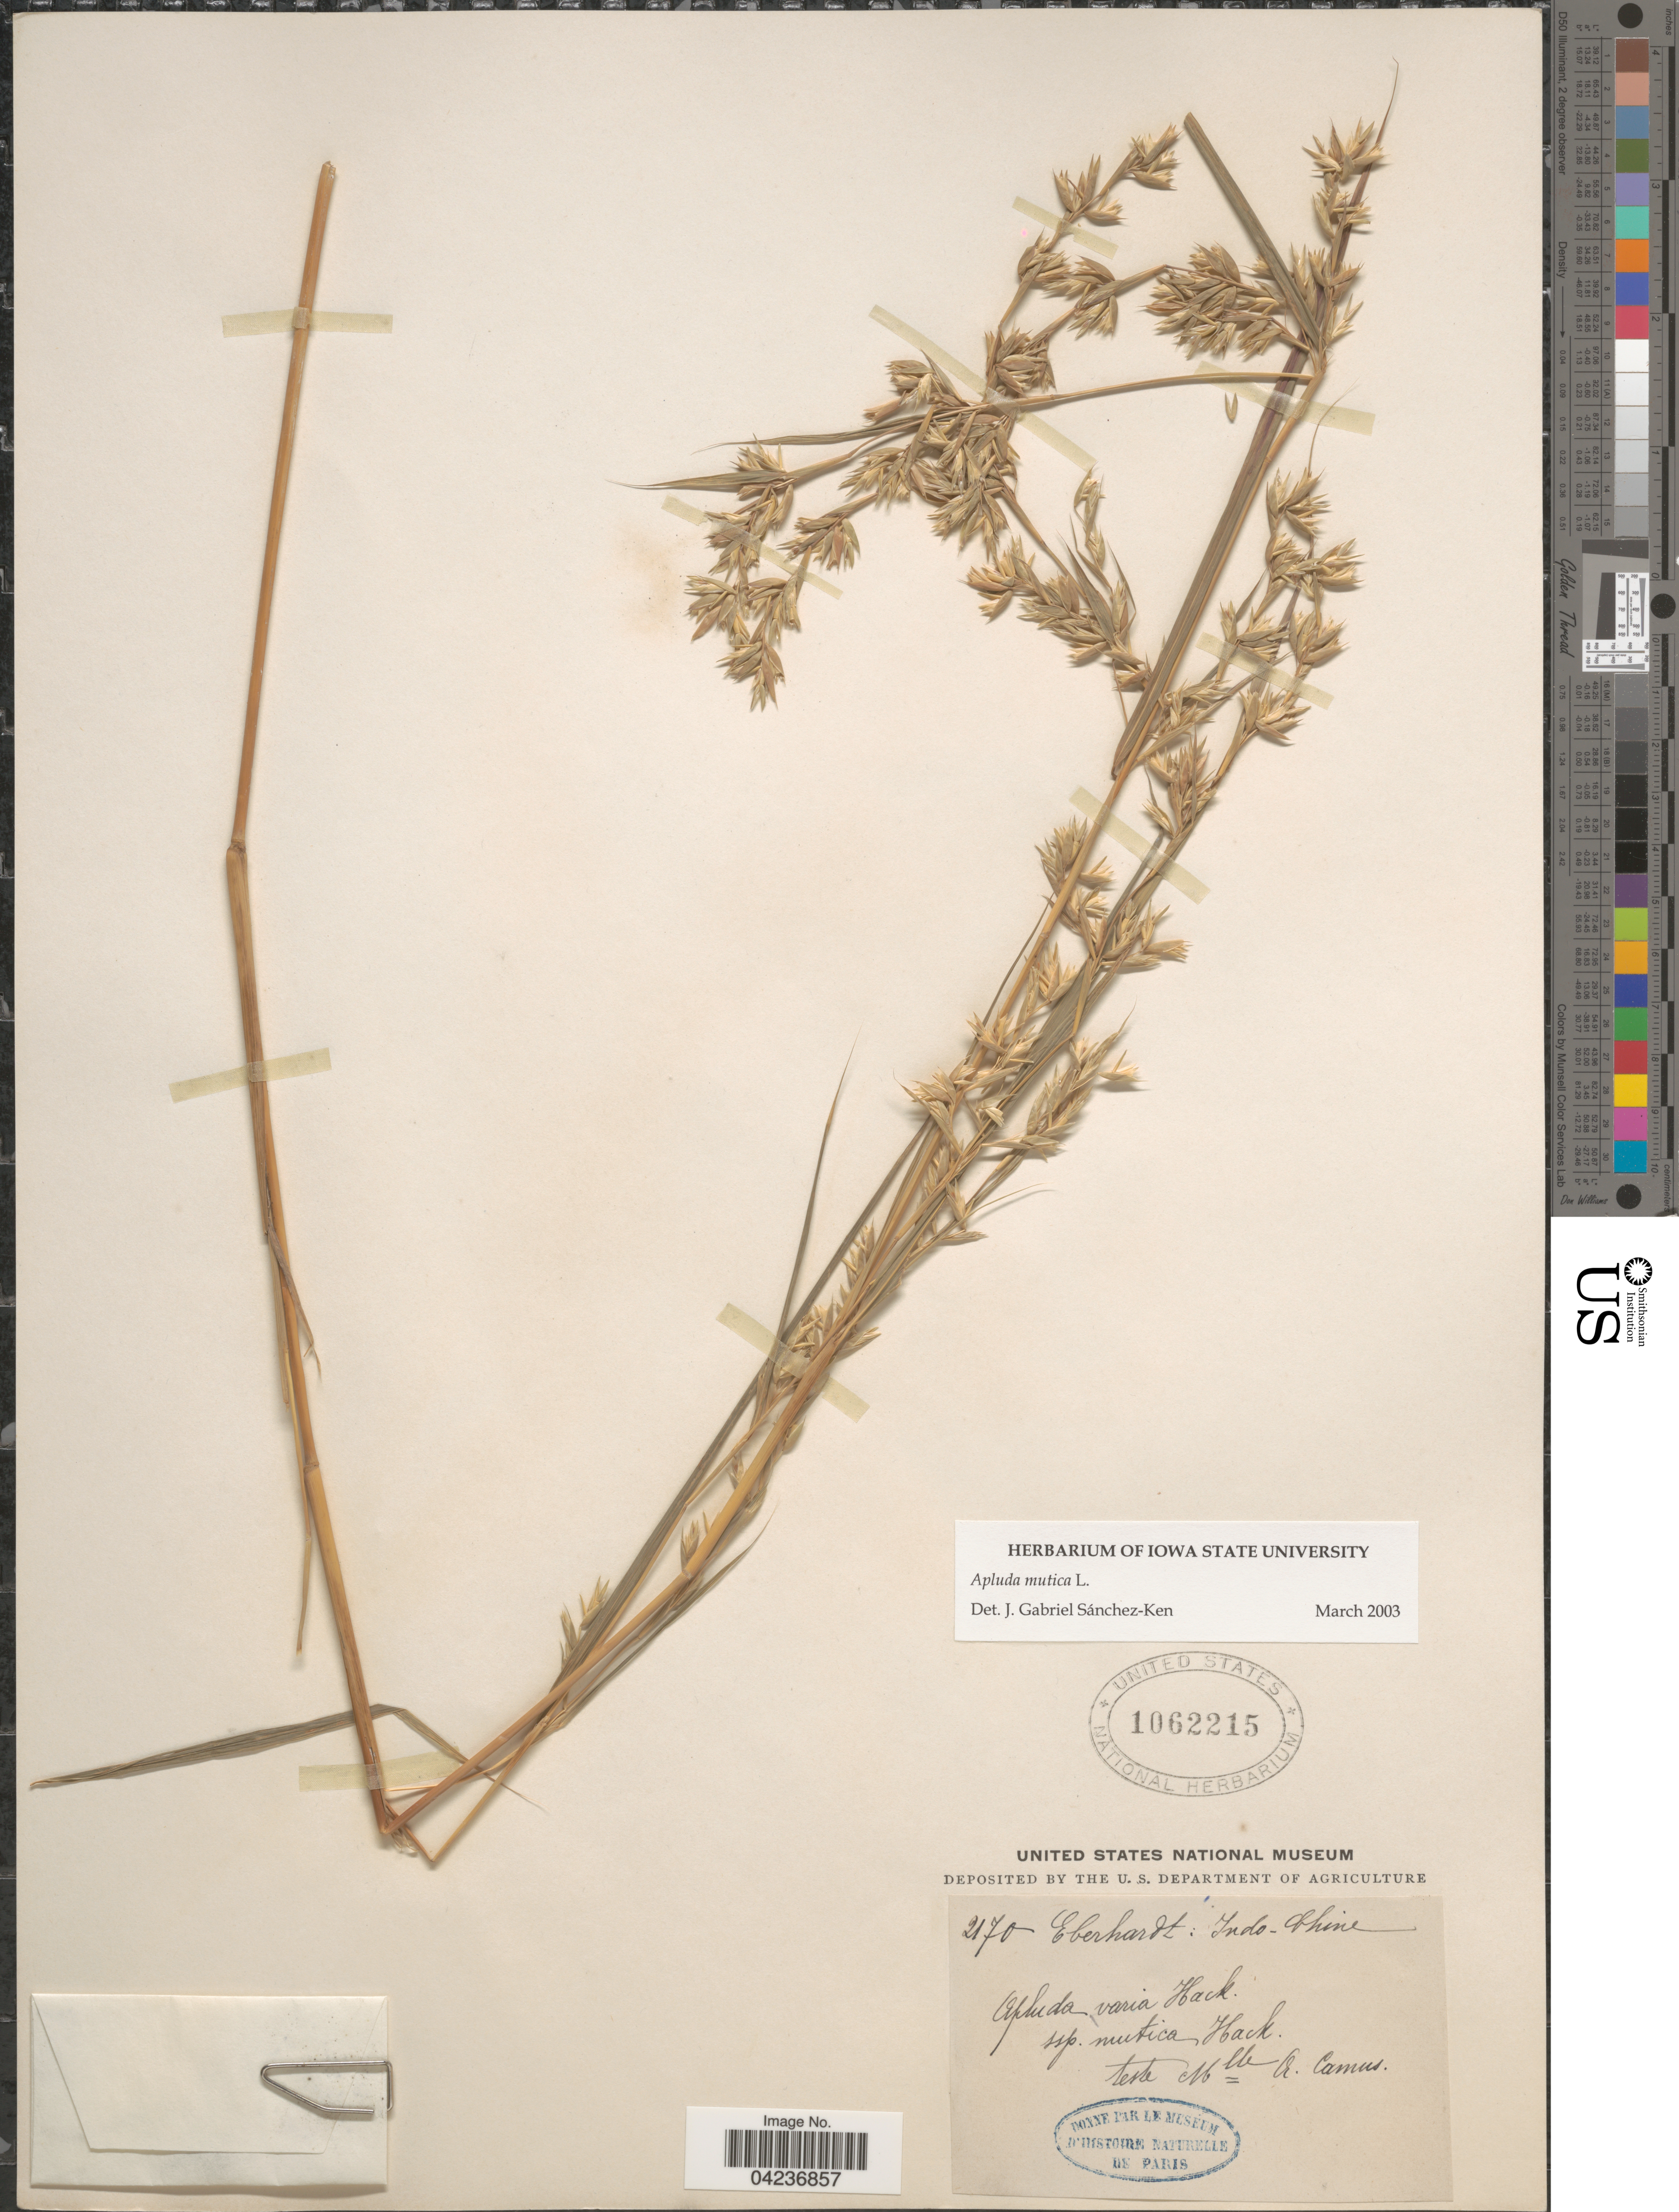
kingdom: Plantae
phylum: Tracheophyta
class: Liliopsida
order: Poales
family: Poaceae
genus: Apluda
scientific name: Apluda mutica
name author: L.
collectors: Eberhardt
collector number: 2170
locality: Indo-Chine.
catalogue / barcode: US 1062215